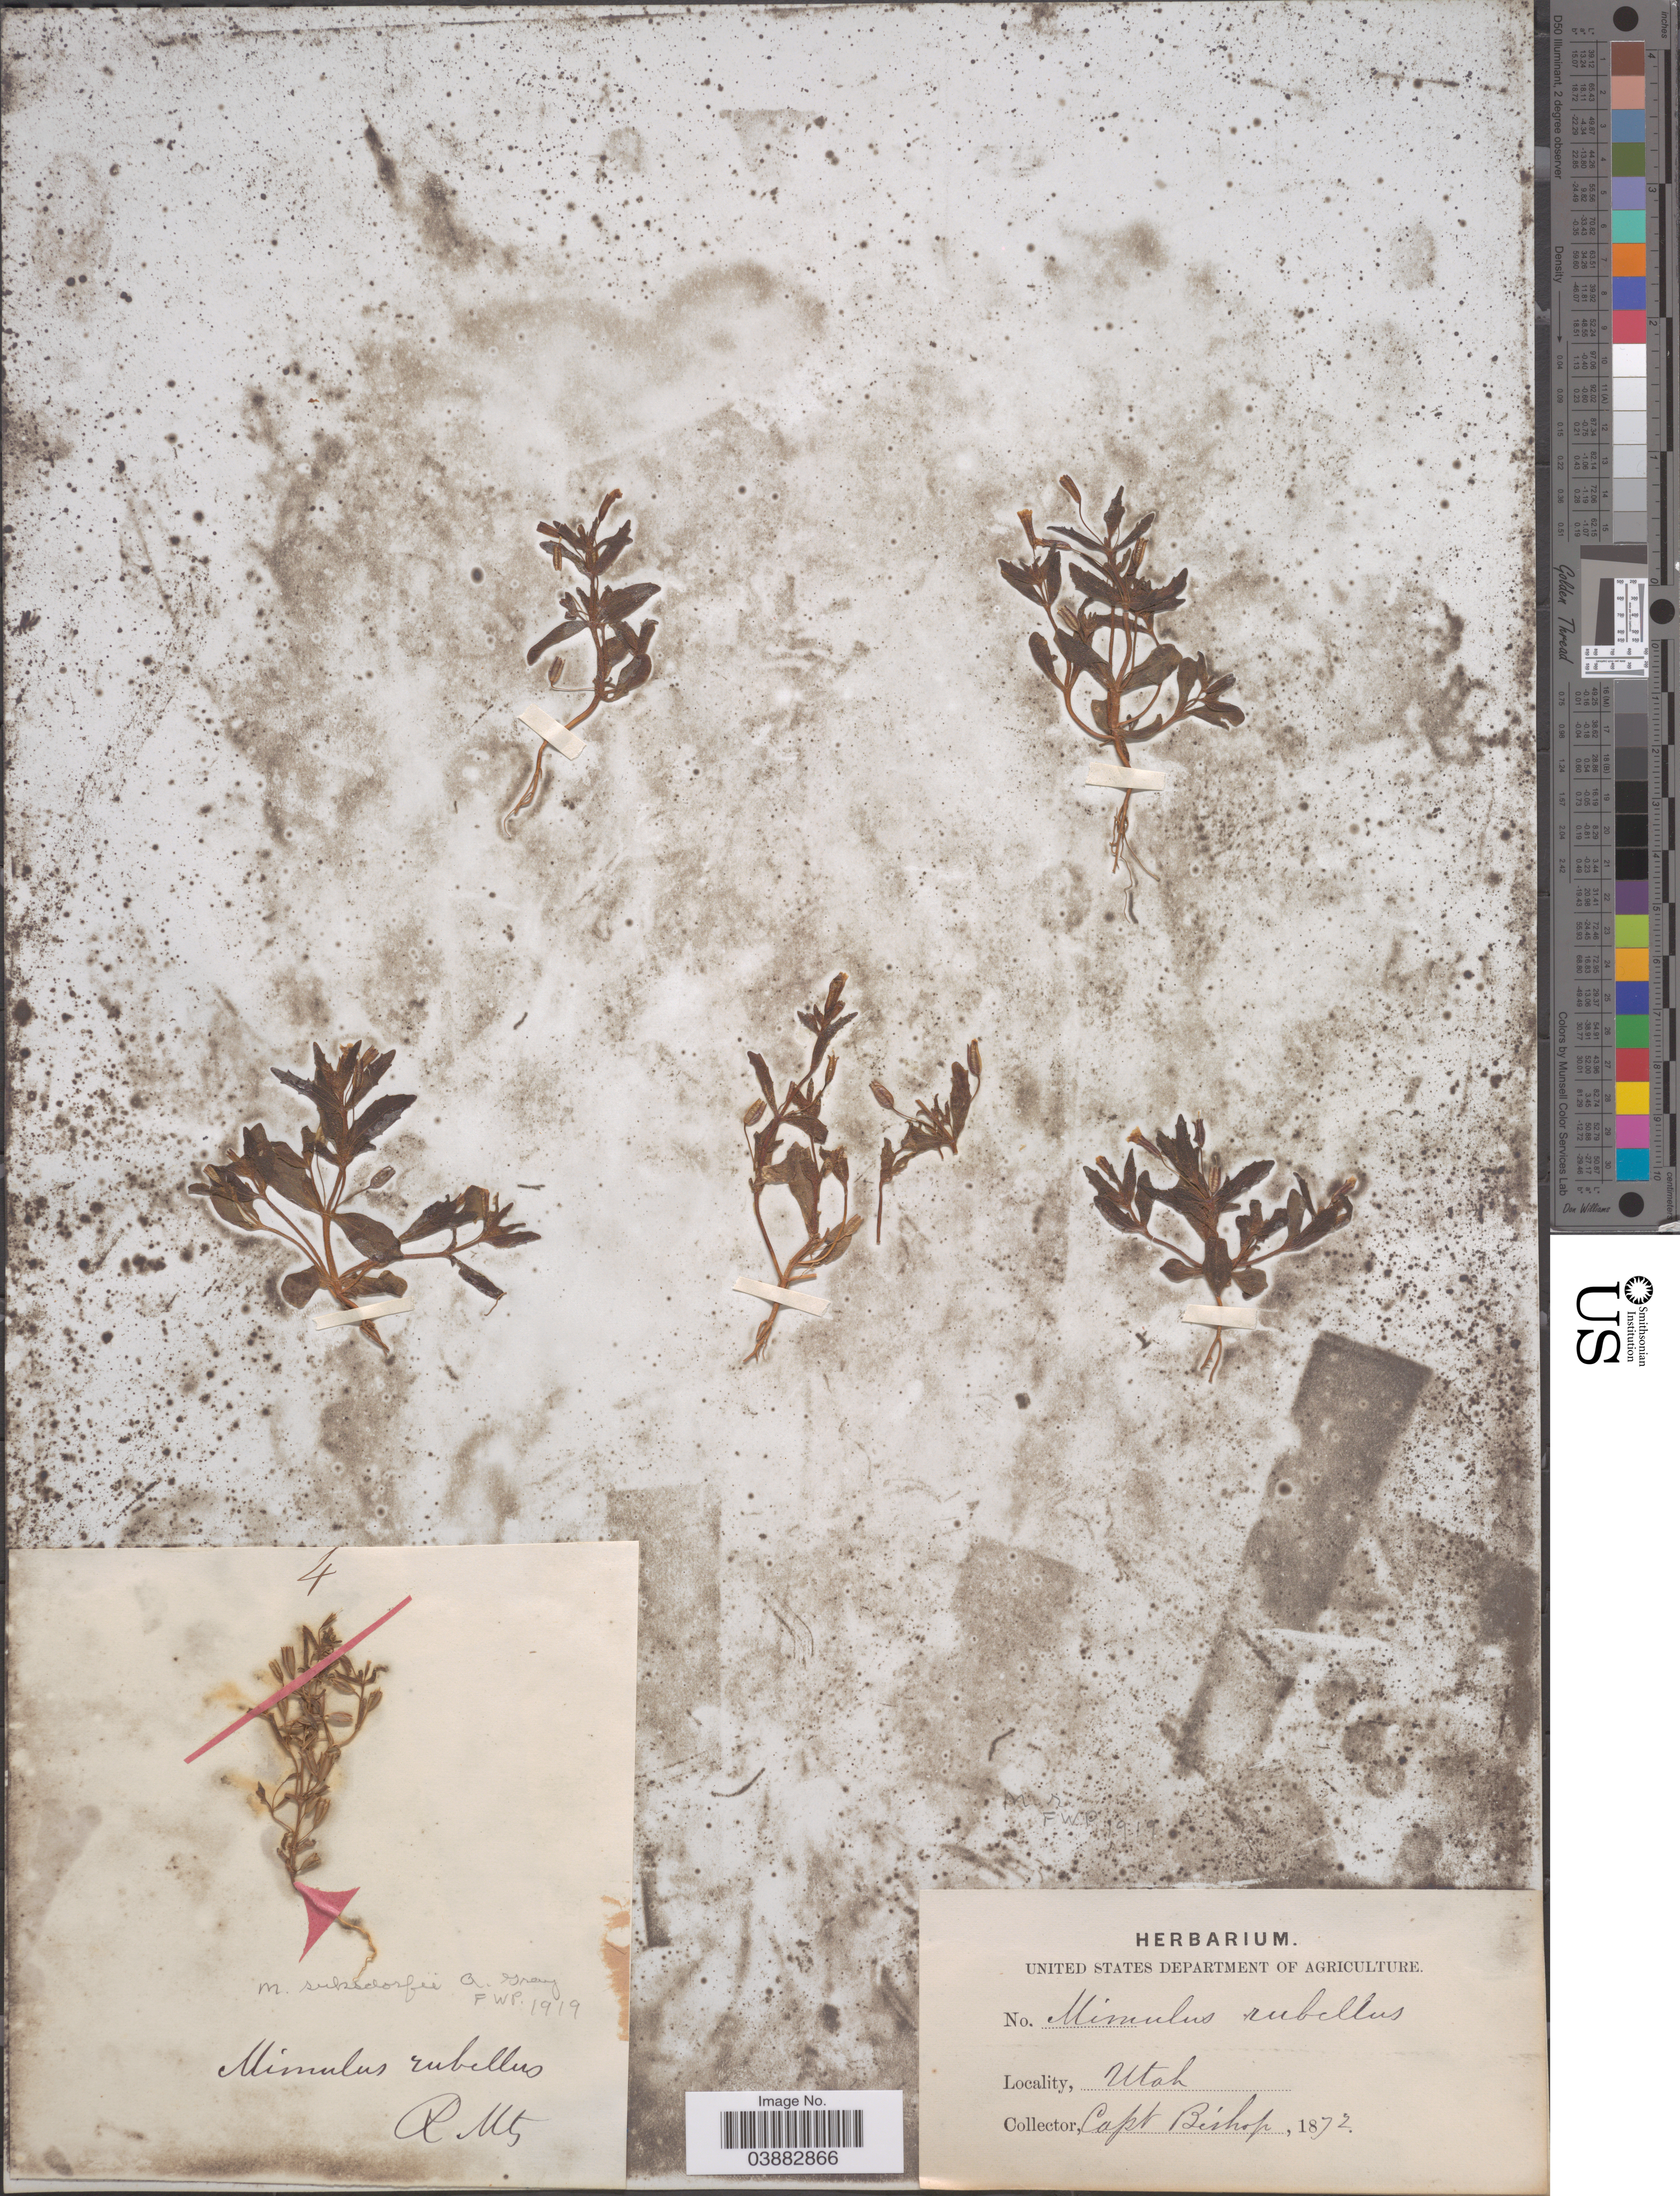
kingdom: Plantae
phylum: Tracheophyta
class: Magnoliopsida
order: Lamiales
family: Phrymaceae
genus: Mimulus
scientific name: Mimulus rubellus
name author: A. Gray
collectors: F. M. Bishop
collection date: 1872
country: United States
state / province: Utah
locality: R. Mts.